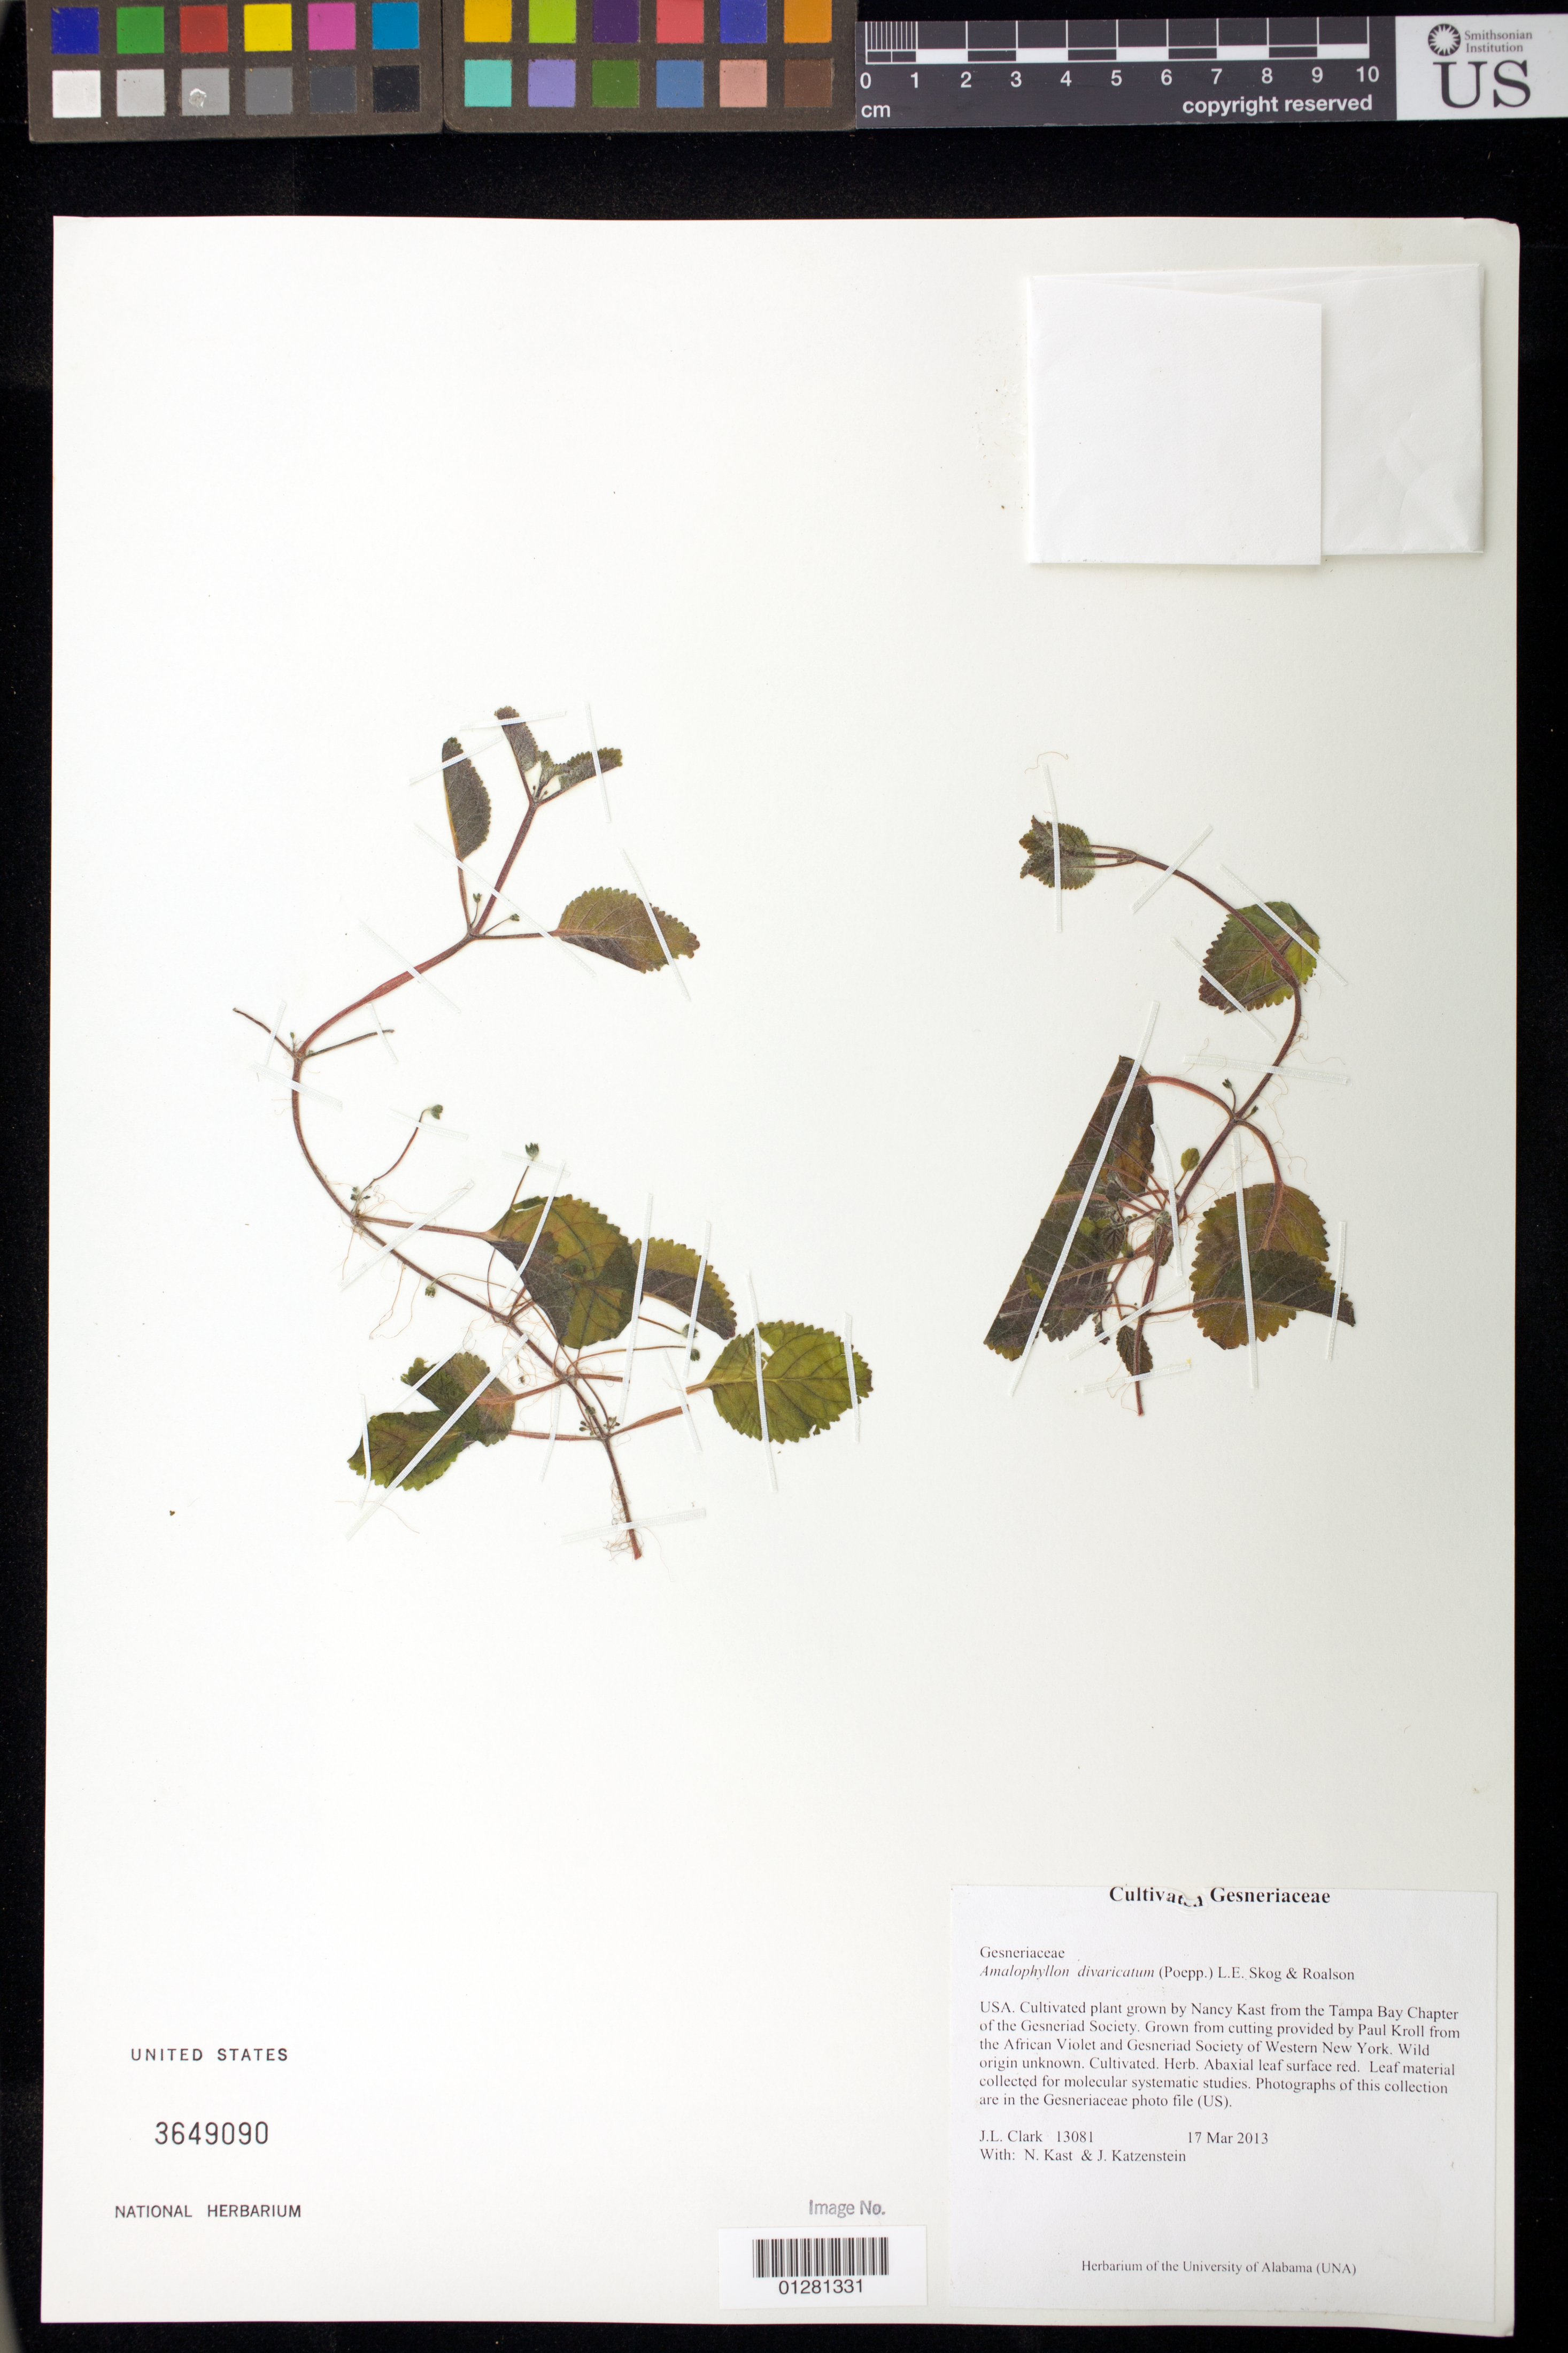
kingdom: Plantae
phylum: Tracheophyta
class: Magnoliopsida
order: Lamiales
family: Gesneriaceae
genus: Amalophyllon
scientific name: Amalophyllon divaricatum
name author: (Poepp.) Boggan et al.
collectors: J. L. Clark, N. Kast & J. Katzenstein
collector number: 13081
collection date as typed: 17 Mar 2013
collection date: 2013-03-17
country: United States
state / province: Florida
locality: Cultivated plant grown by Nancy Kast from the Tampa Bay Chapter of the Gesneriad Society.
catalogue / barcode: US 3649090